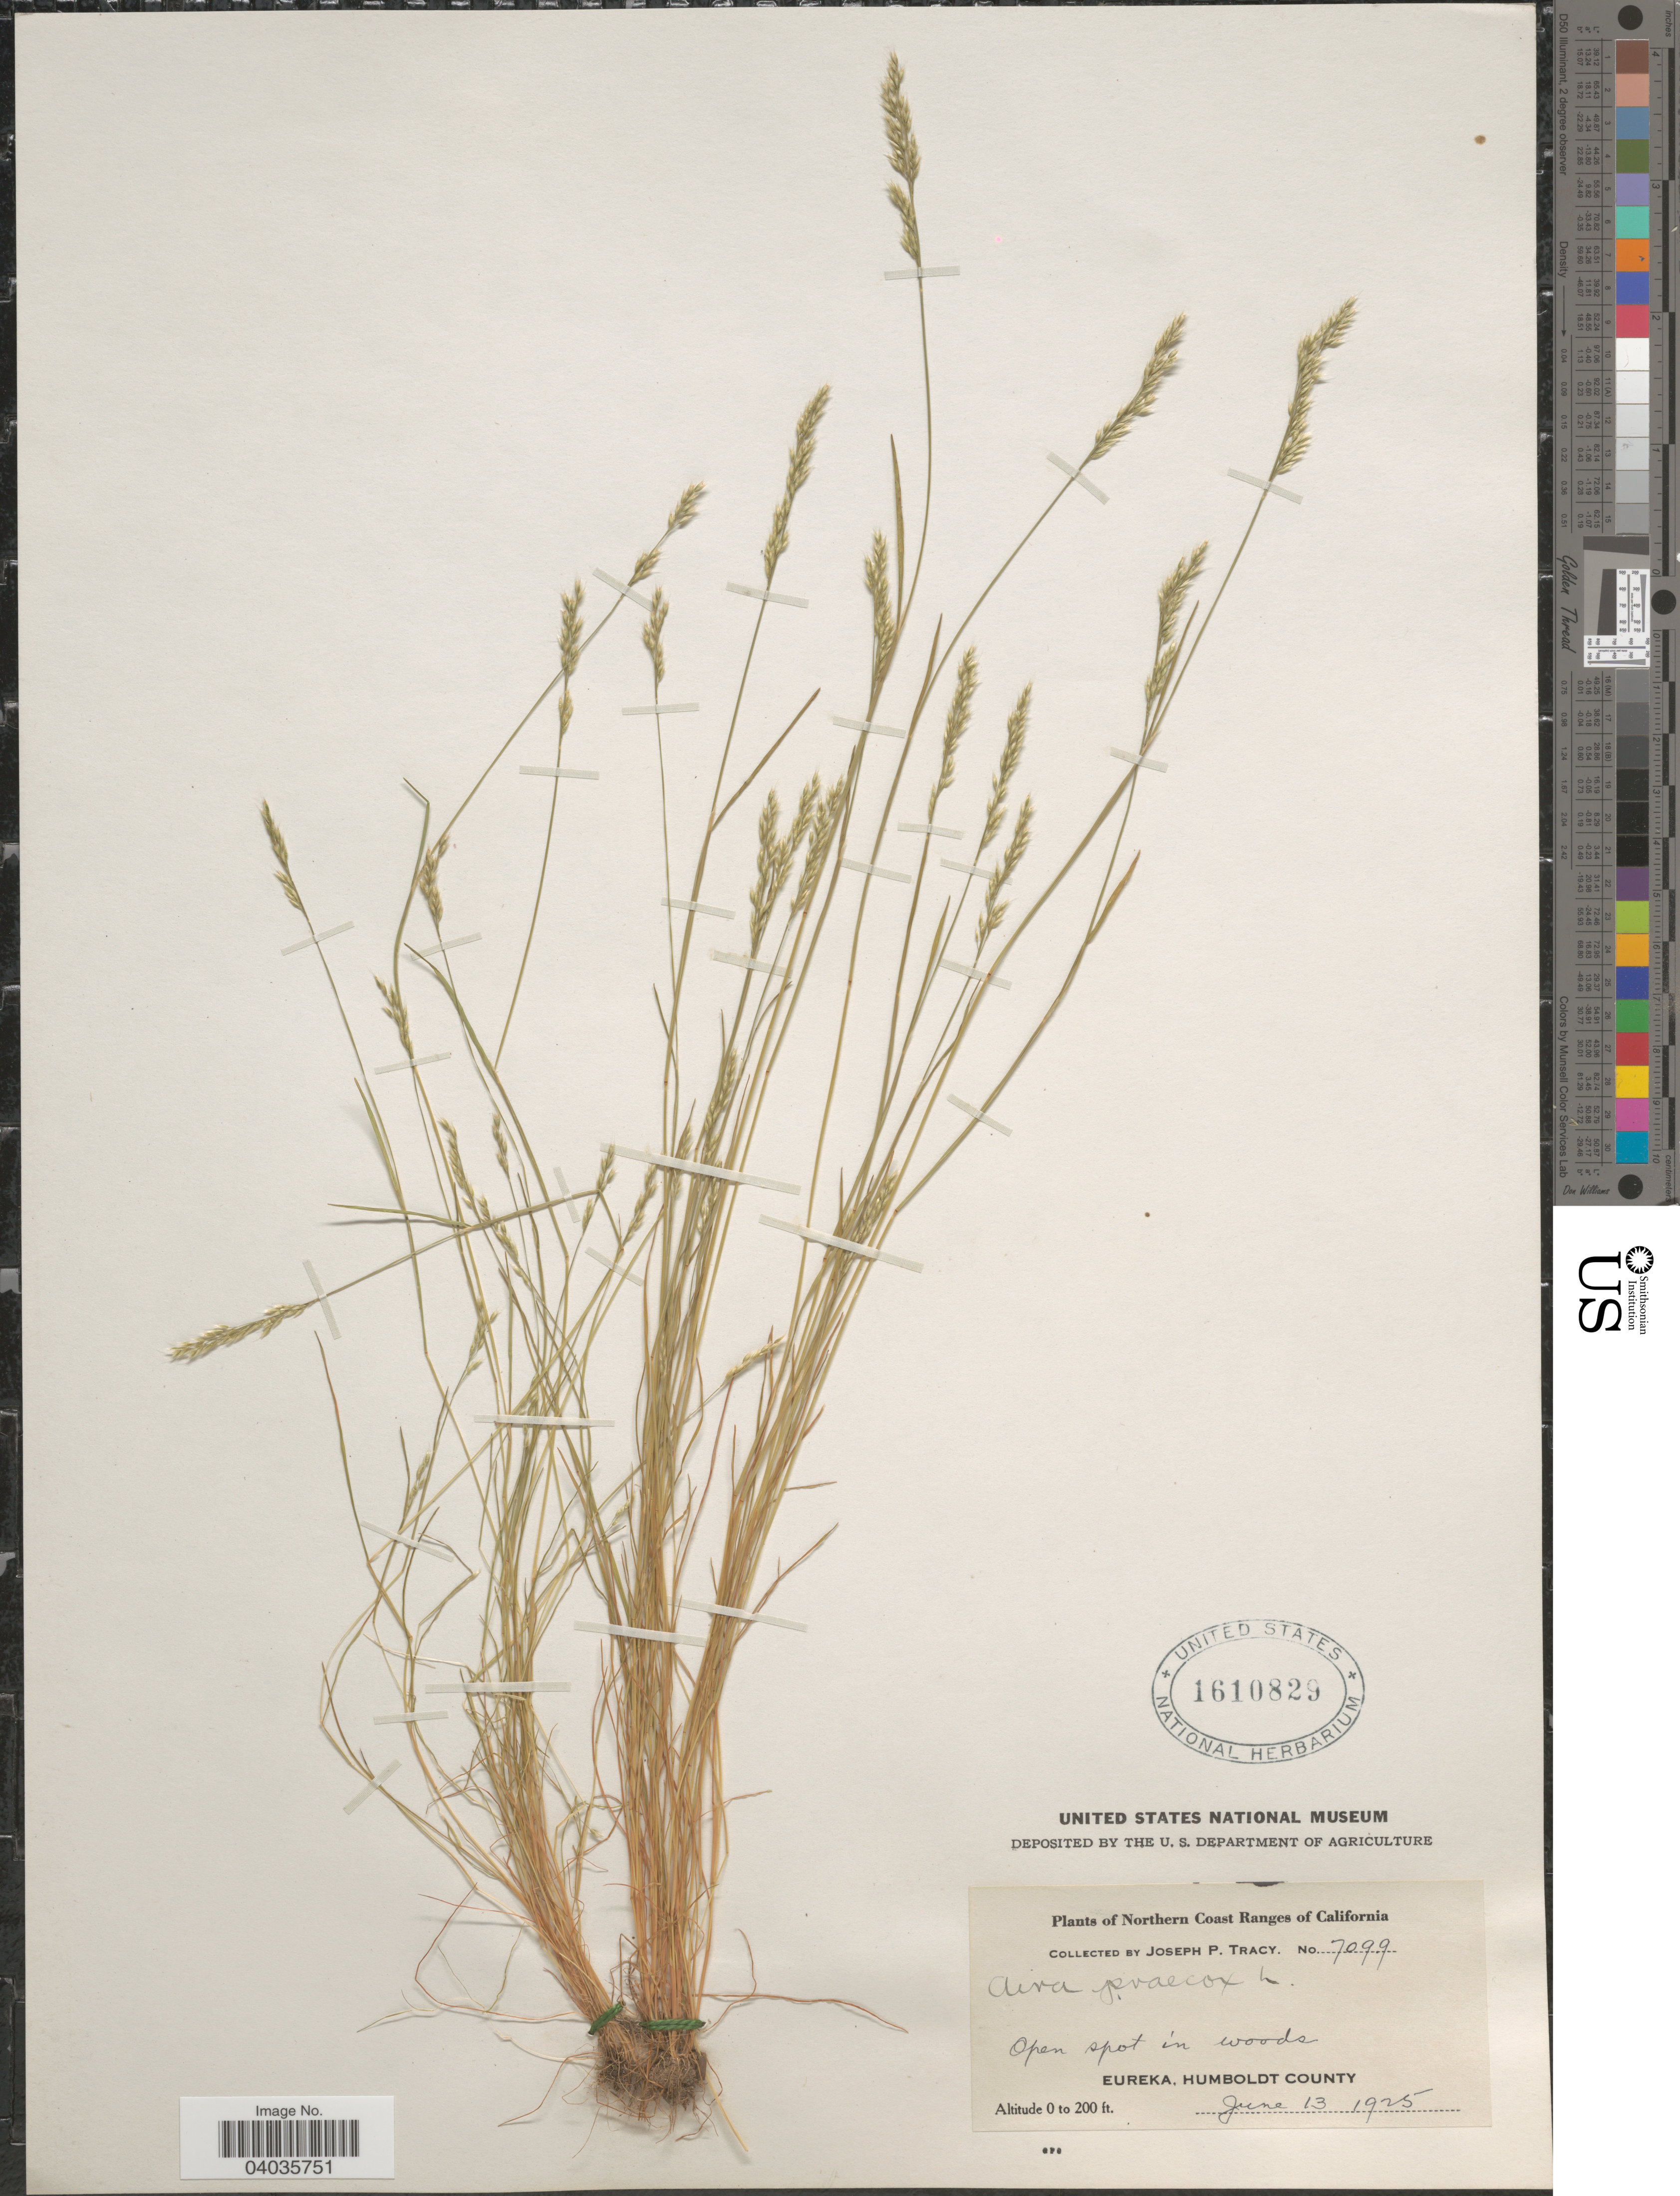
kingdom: Plantae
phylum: Tracheophyta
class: Liliopsida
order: Poales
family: Poaceae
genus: Aira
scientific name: Aira praecox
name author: L.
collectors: J. Tracy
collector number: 7099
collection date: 1925-06-13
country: United States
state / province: California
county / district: Humboldt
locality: Northern Coast Ranges of California. Eureka, Humboldt County.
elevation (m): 0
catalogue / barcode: US 1610829